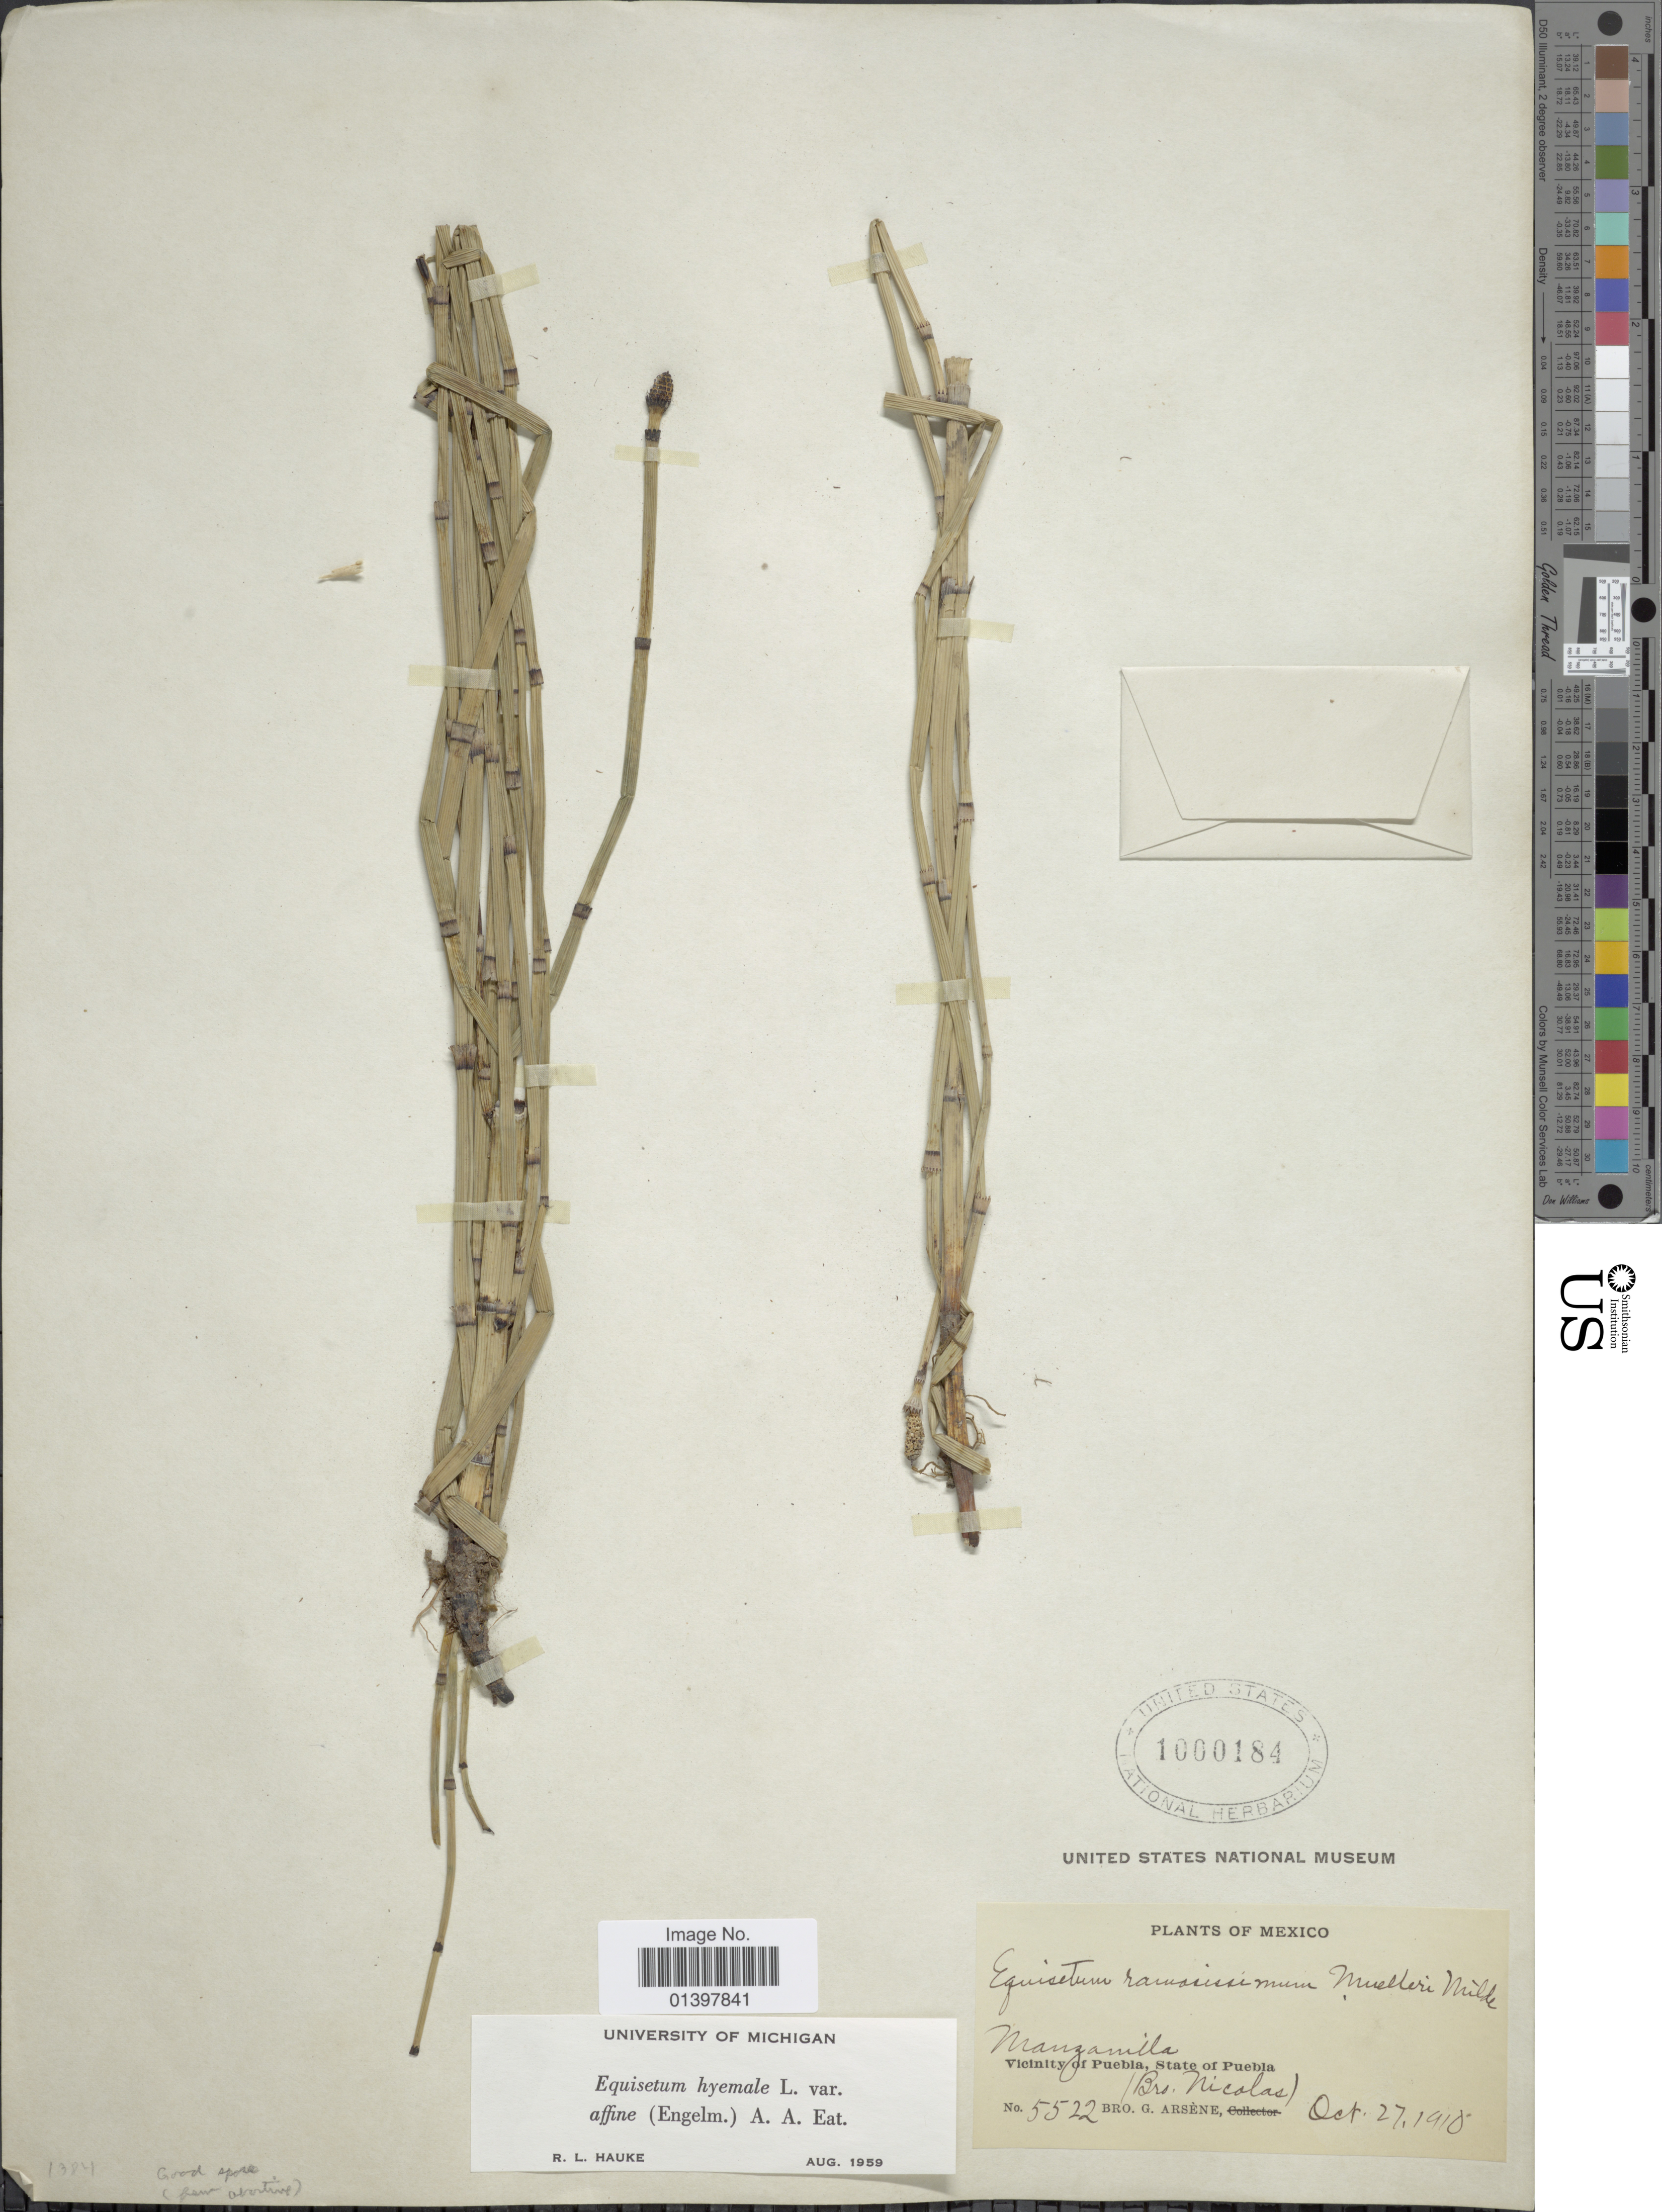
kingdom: Plantae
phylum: Tracheophyta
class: Polypodiopsida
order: Equisetales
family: Equisetaceae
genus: Equisetum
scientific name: Equisetum hyemale var. affine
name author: (Engelm.) A.A. Eaton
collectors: Bro. G. Arsène & F. Nicolas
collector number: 5522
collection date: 1910-10-27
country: Mexico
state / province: Puebla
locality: Manzanilla,Vicinity of Puebla, State of Puebla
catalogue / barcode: US 1000184